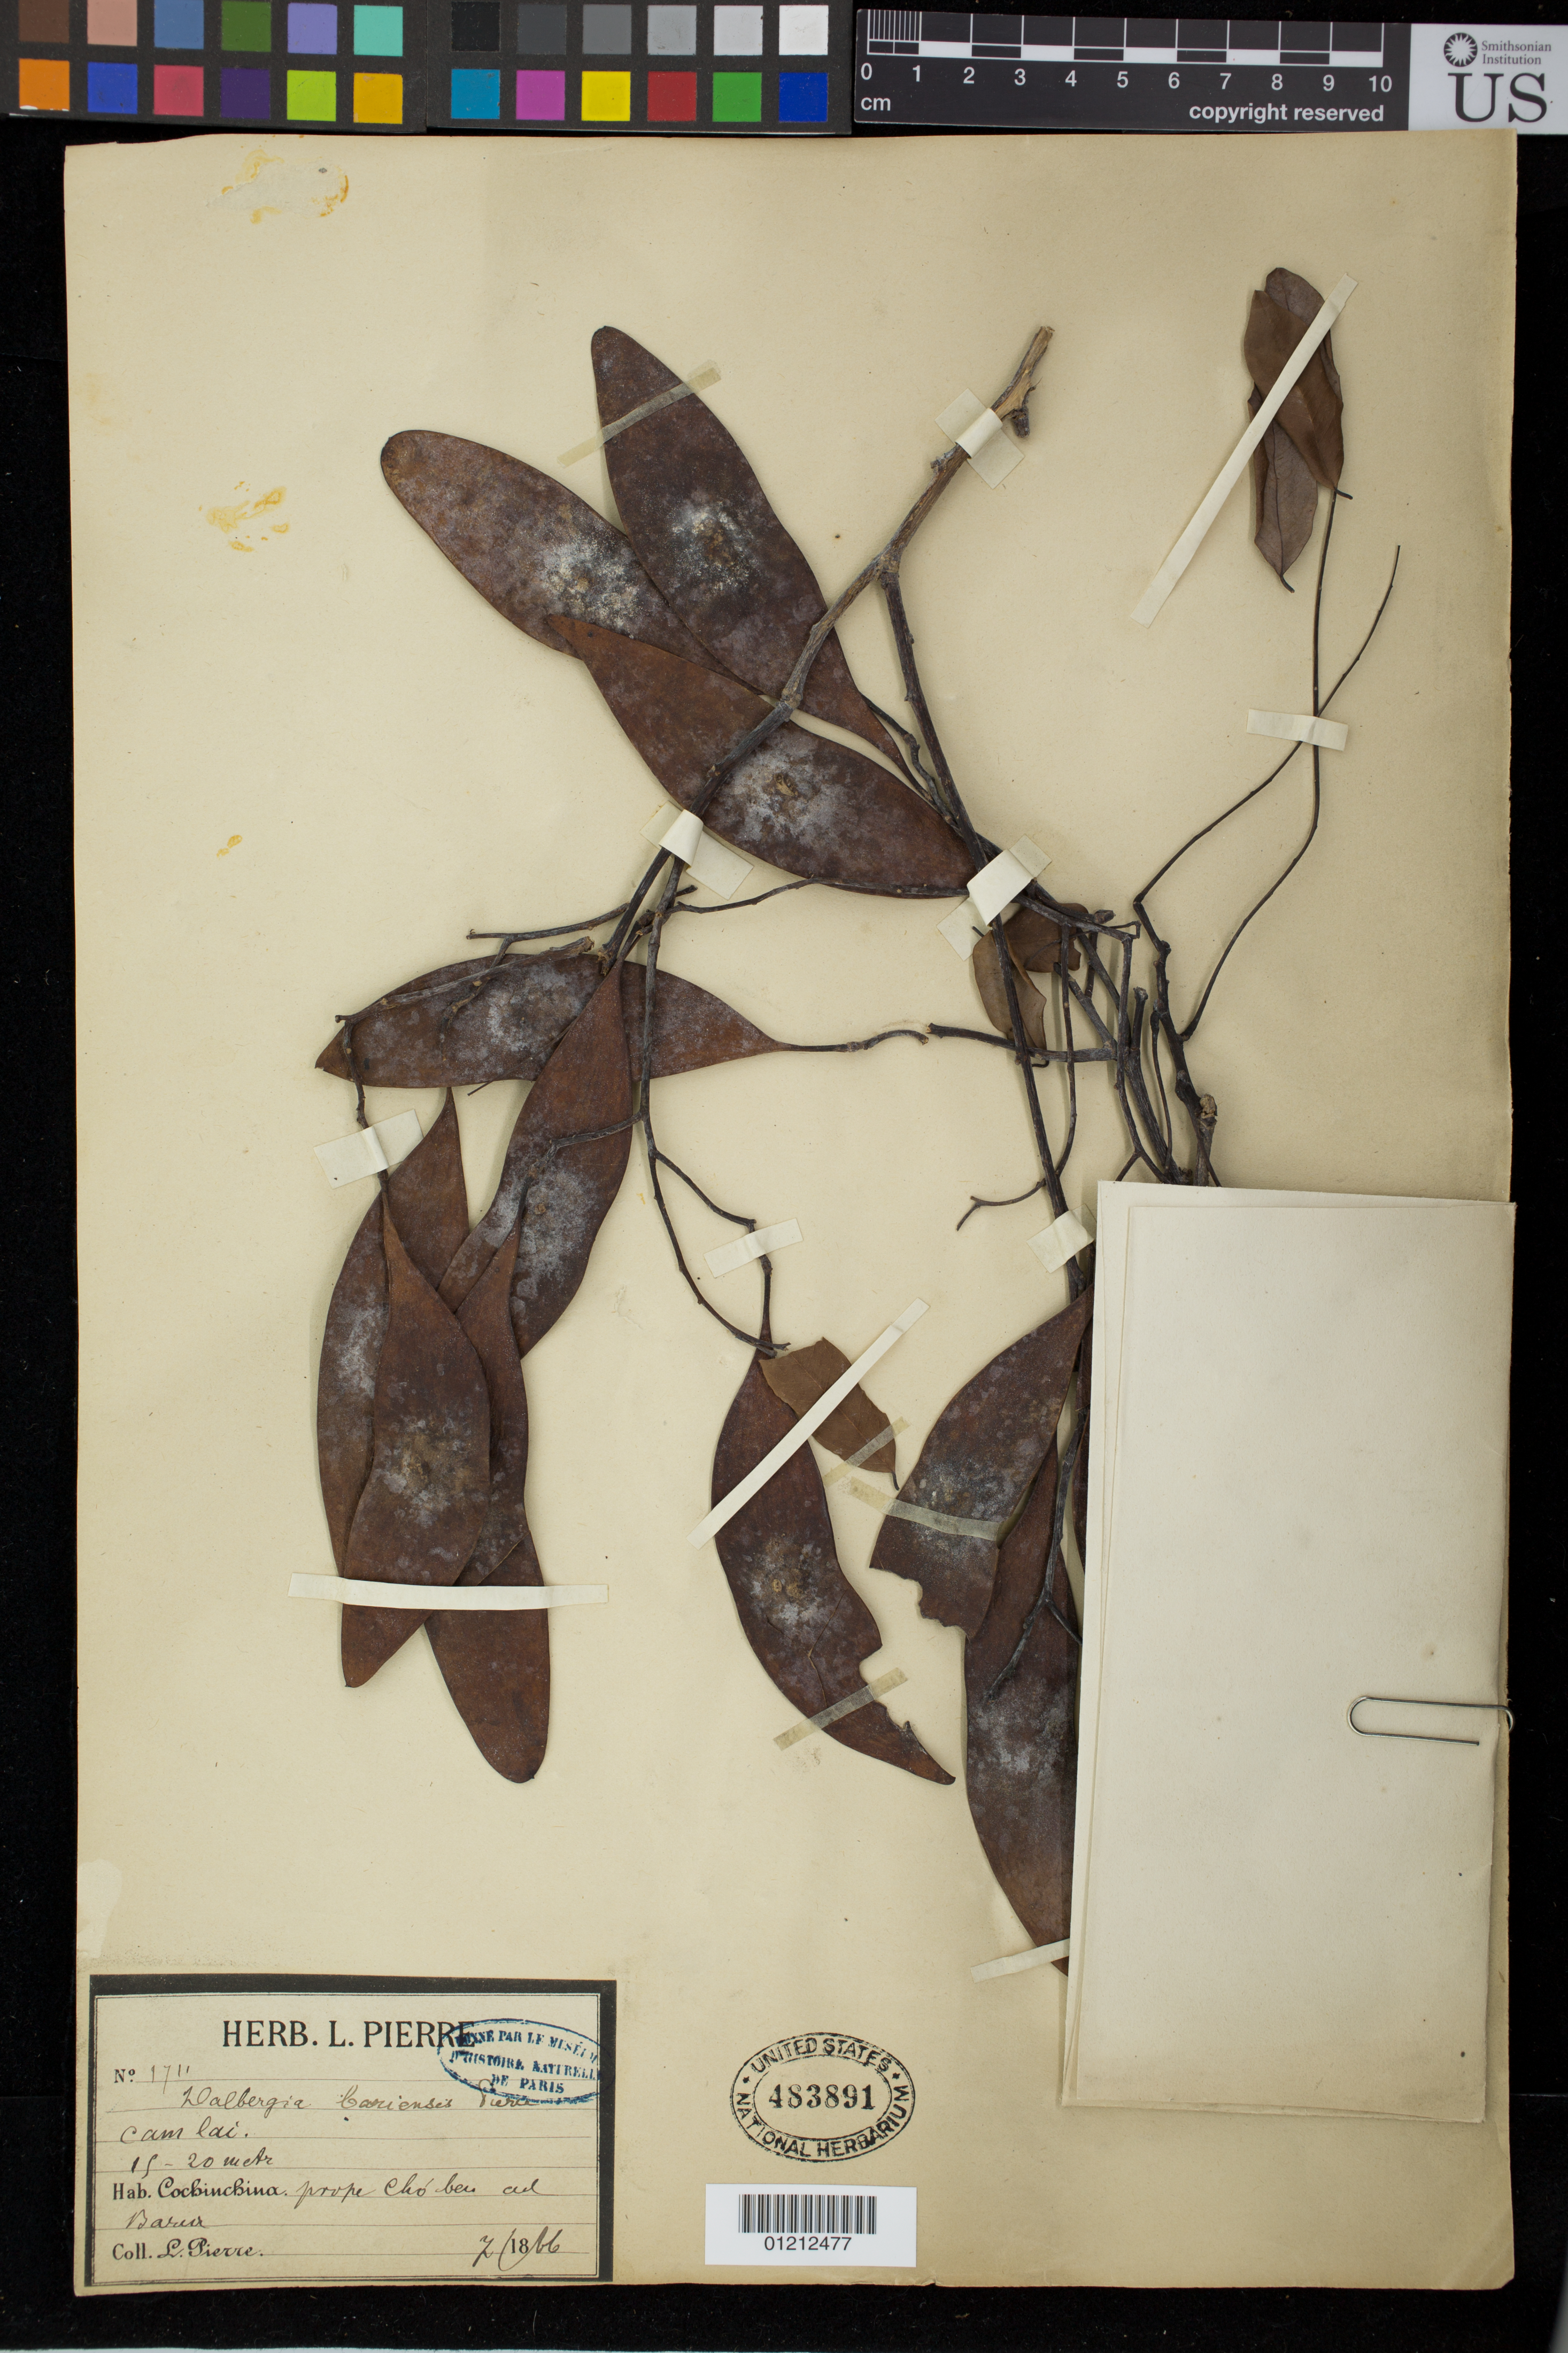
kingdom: Plantae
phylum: Tracheophyta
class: Magnoliopsida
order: Fabales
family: Fabaceae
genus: Dalbergia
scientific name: Dalbergia bariensis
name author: Pierre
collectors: L. Pierre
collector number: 1711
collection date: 1866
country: Vietnam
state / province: Thai Binh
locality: Cochinchina. Cam Lai.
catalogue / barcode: US 483891